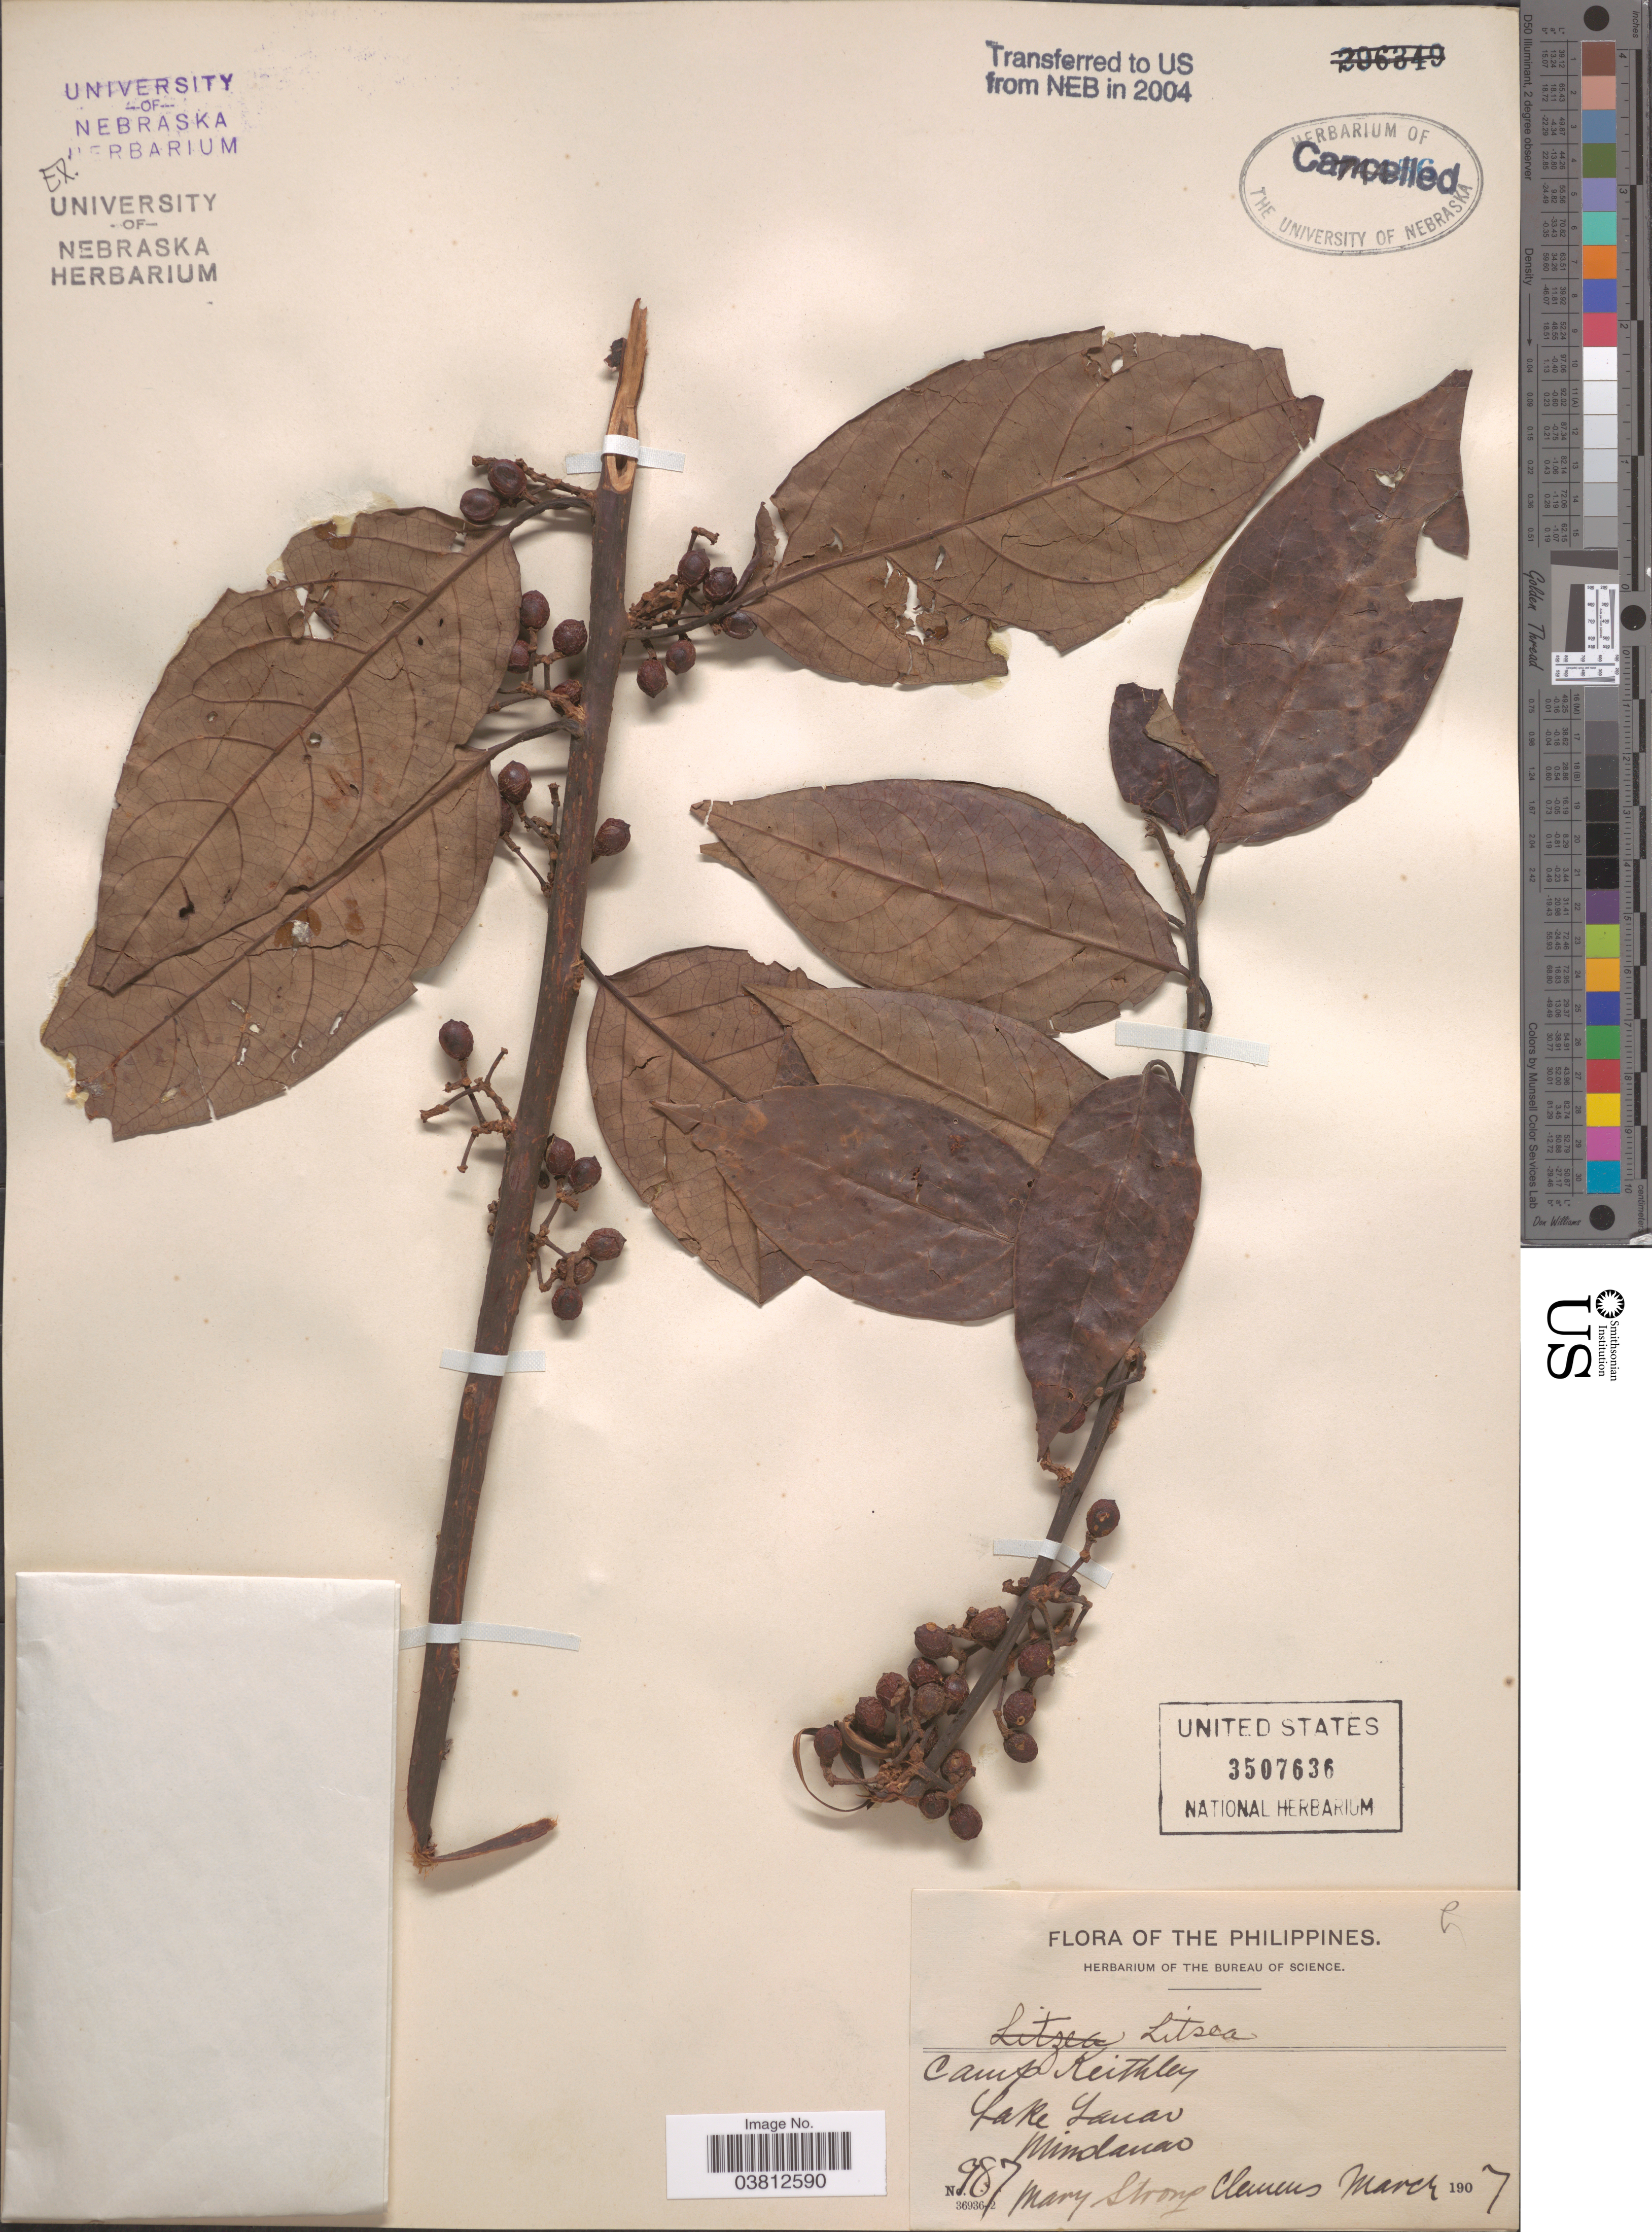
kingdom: Plantae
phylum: Tracheophyta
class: Magnoliopsida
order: Laurales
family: Lauraceae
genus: Litsea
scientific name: Litsea sp.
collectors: M. S. Clemens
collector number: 987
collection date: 1907-03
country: Philippines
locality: Camp Keithley. Lake Lanao. Mindanao.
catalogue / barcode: US 3507636